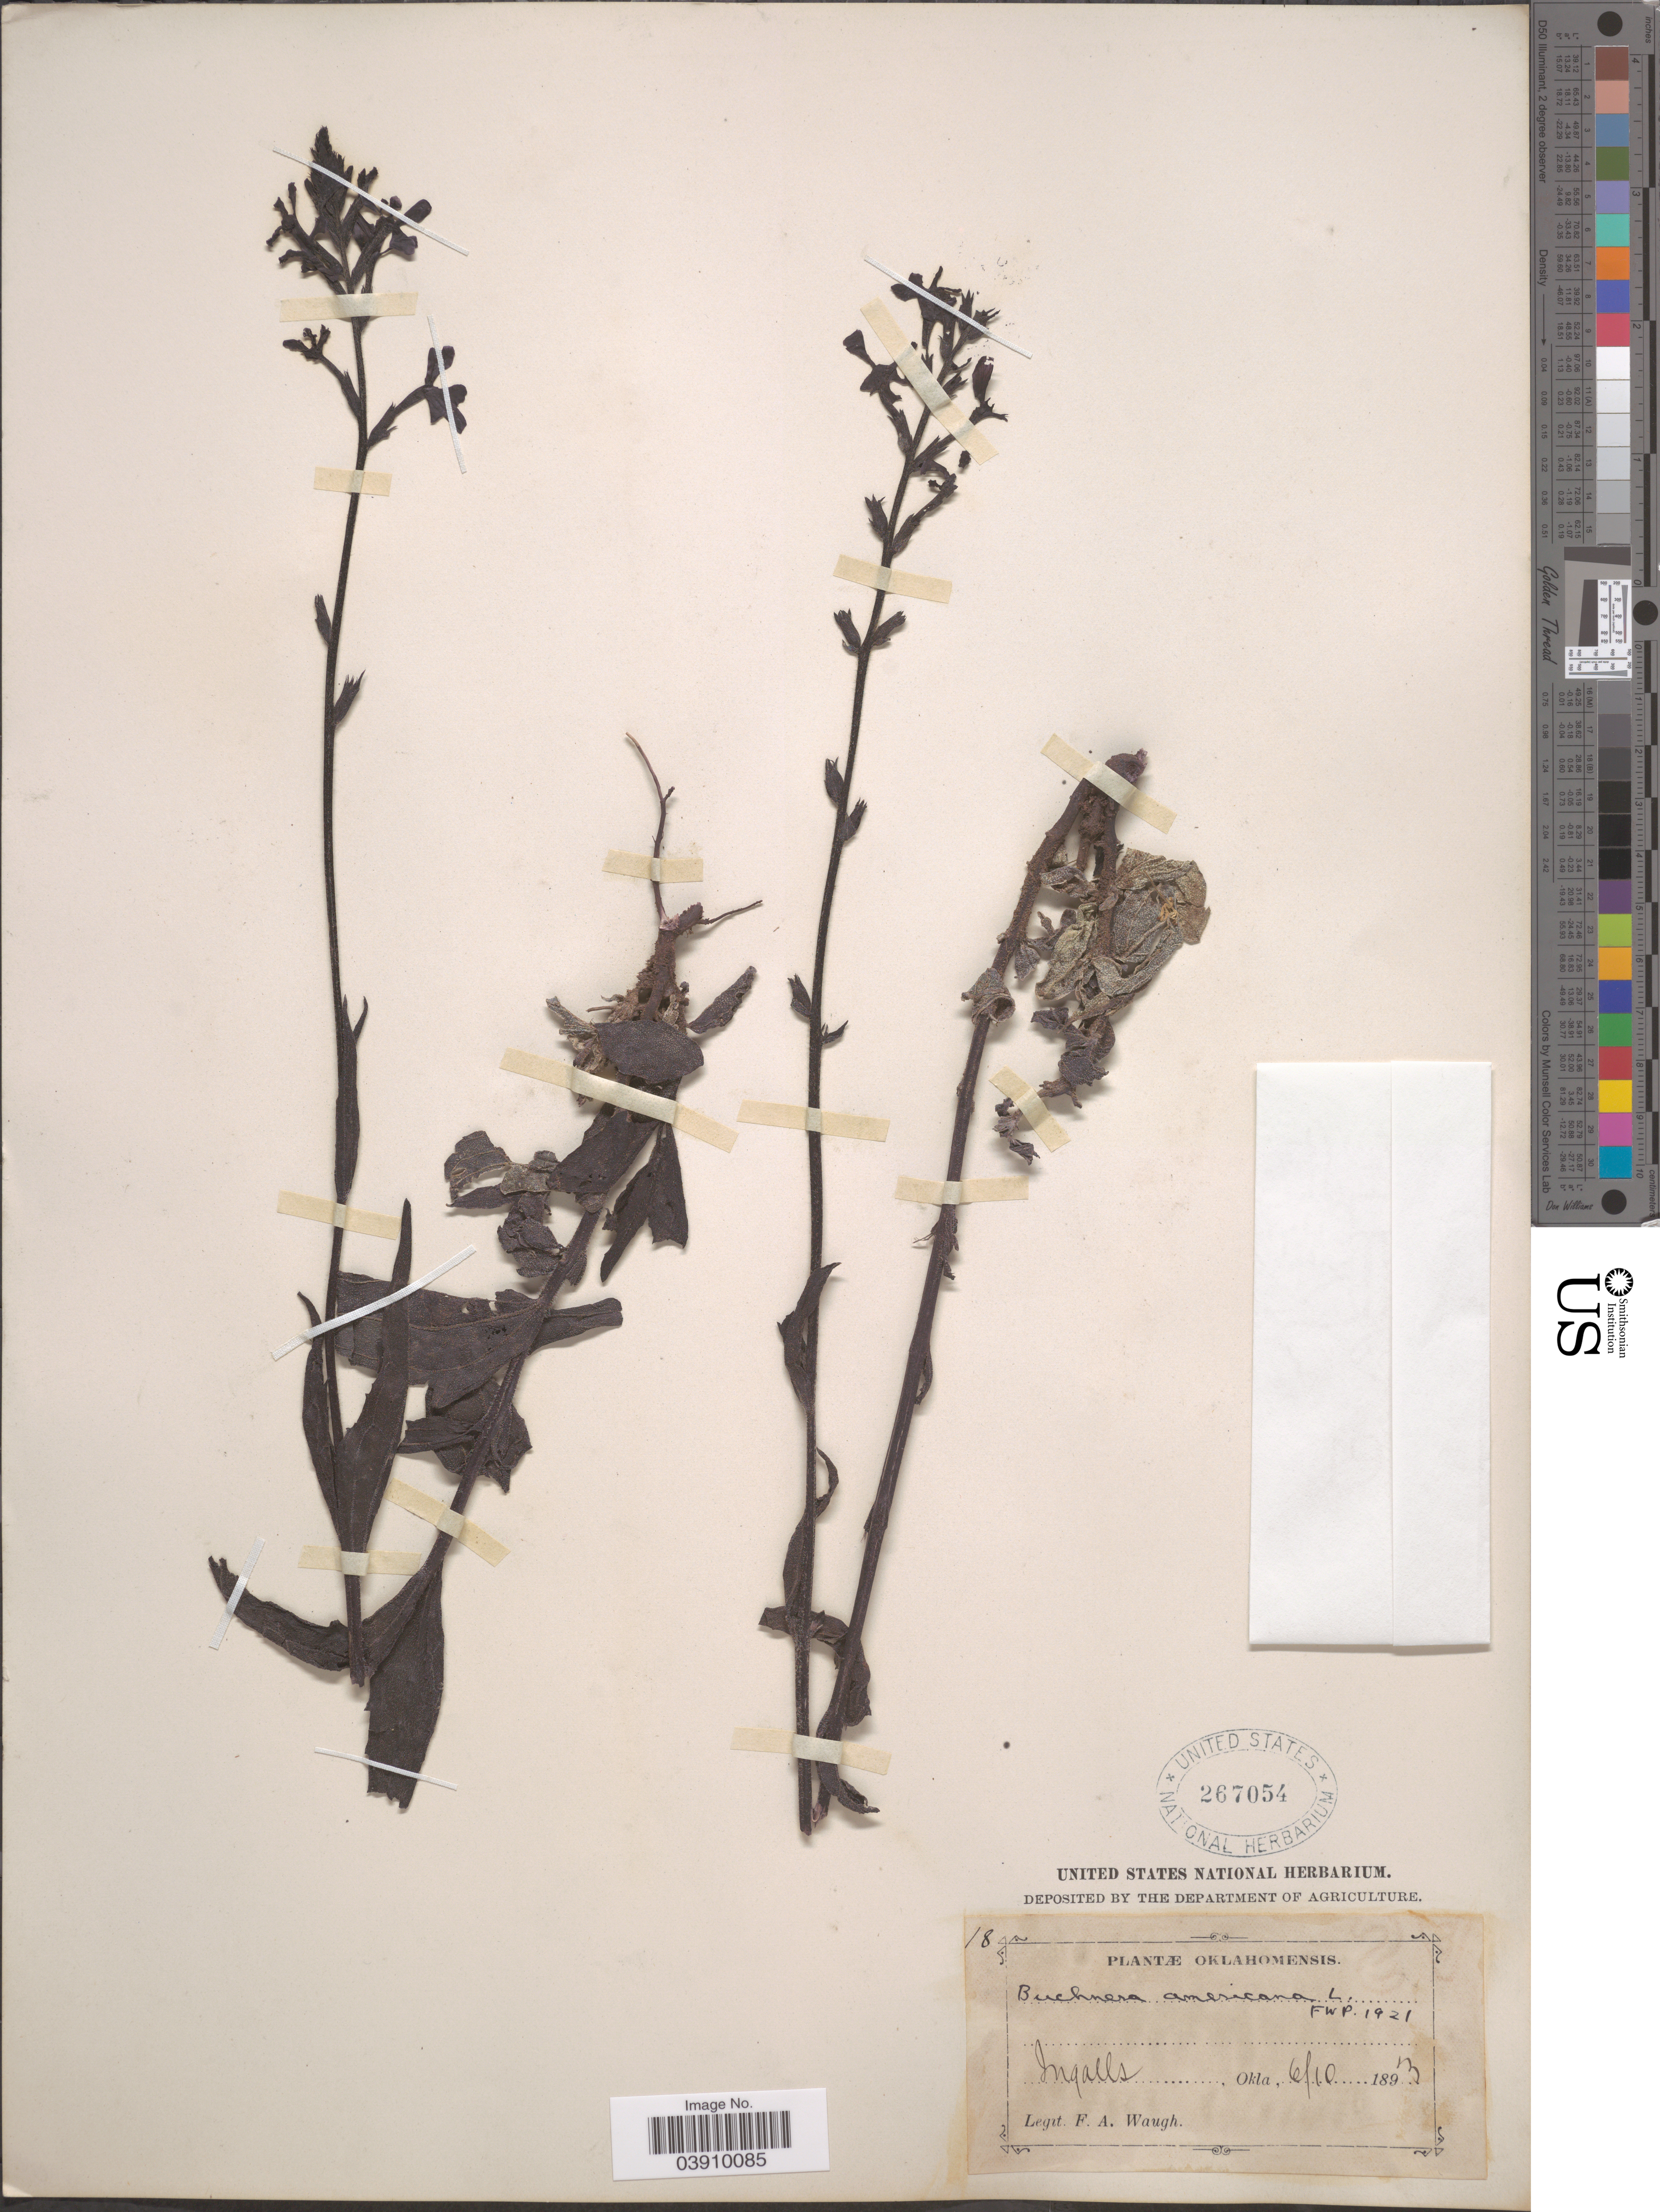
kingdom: Plantae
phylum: Tracheophyta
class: Magnoliopsida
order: Lamiales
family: Orobanchaceae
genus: Buchnera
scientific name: Buchnera americana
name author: L.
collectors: F. Waugh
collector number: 18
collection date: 1893-06-10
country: United States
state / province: Oklahoma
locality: Ingalls.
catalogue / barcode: US 267054